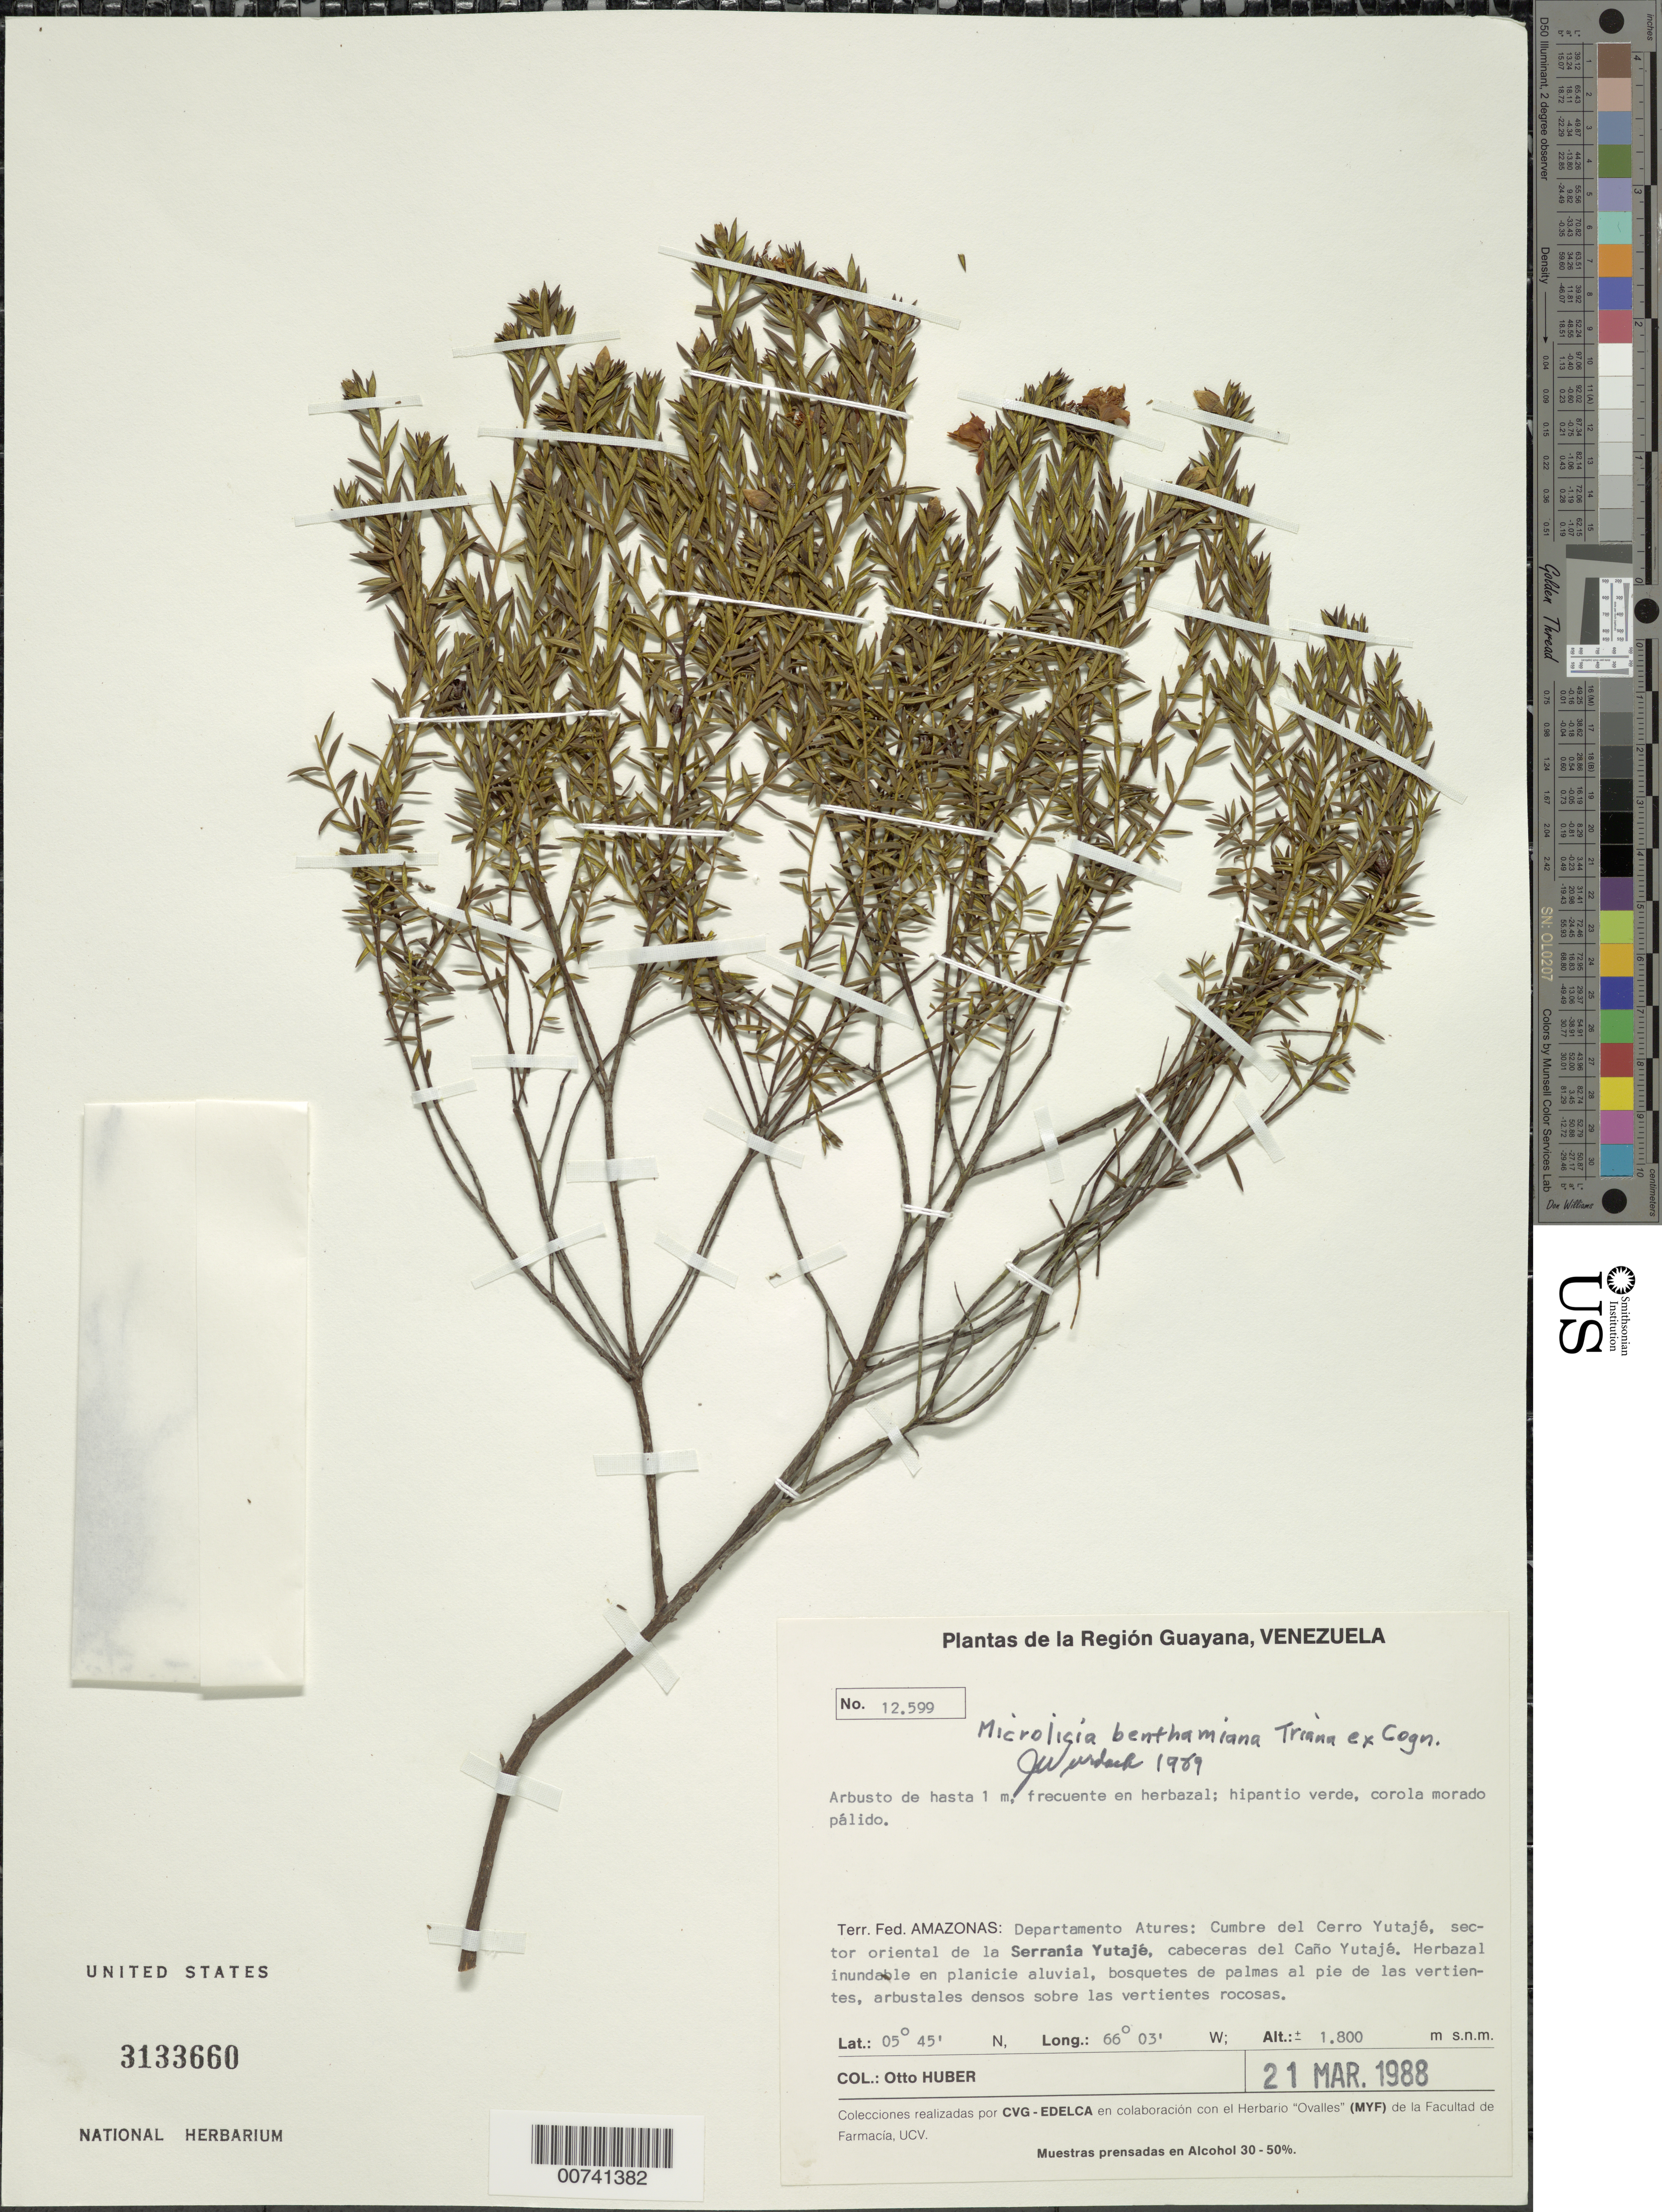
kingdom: Plantae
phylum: Tracheophyta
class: Magnoliopsida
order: Myrtales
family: Melastomataceae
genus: Microlicia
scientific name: Microlicia benthamiana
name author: Triana ex Cogn.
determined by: Wurdack, John J., (US), US (UNITED STATES)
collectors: O. Huber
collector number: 12599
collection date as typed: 21-Mar-88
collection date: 1988-03-21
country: Venezuela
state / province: Amazonas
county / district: Atures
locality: Cerro Yutajé, cumbre, sector oriental de la Serrania Yutajé, cabeceras del Caño Yutajé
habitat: Herbazal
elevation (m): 1800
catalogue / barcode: US 3133660